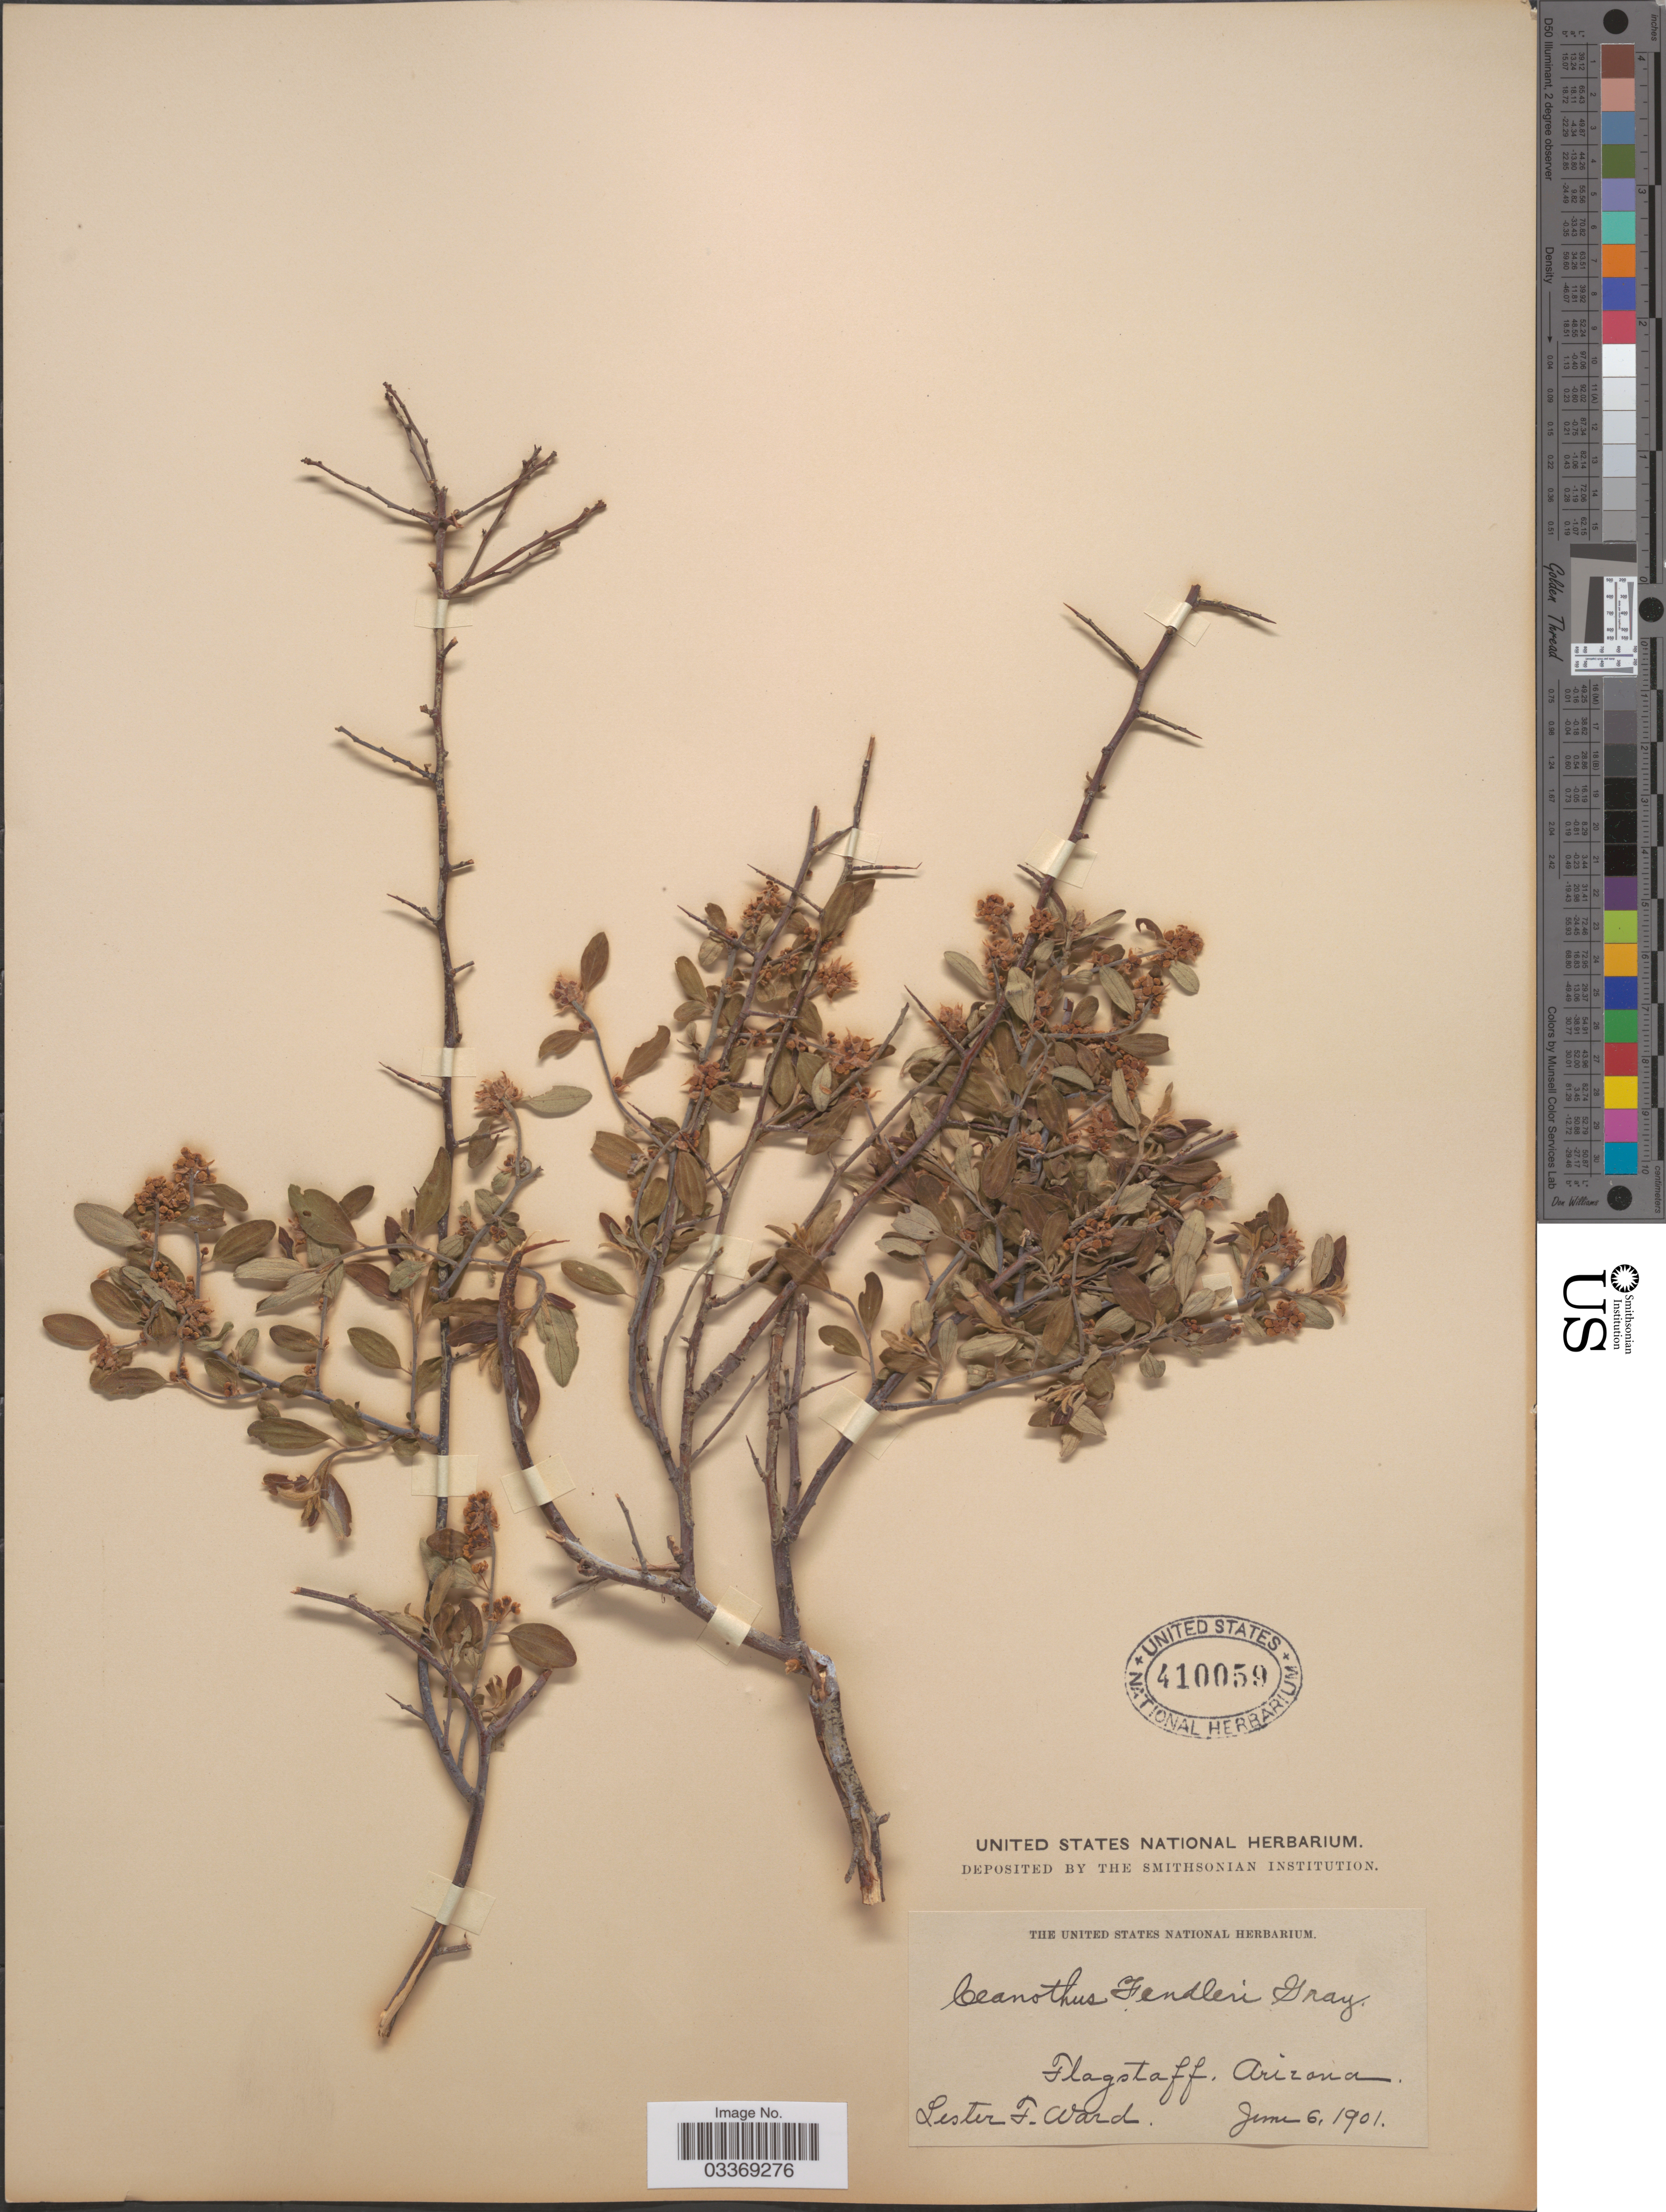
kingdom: Plantae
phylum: Tracheophyta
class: Magnoliopsida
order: Rosales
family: Rhamnaceae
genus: Ceanothus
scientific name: Ceanothus fendleri var. viridis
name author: A. Gray ex Trel.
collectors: L. F. Ward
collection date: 1901-06-06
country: United States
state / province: Arizona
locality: Flagstaff.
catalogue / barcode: US 410059